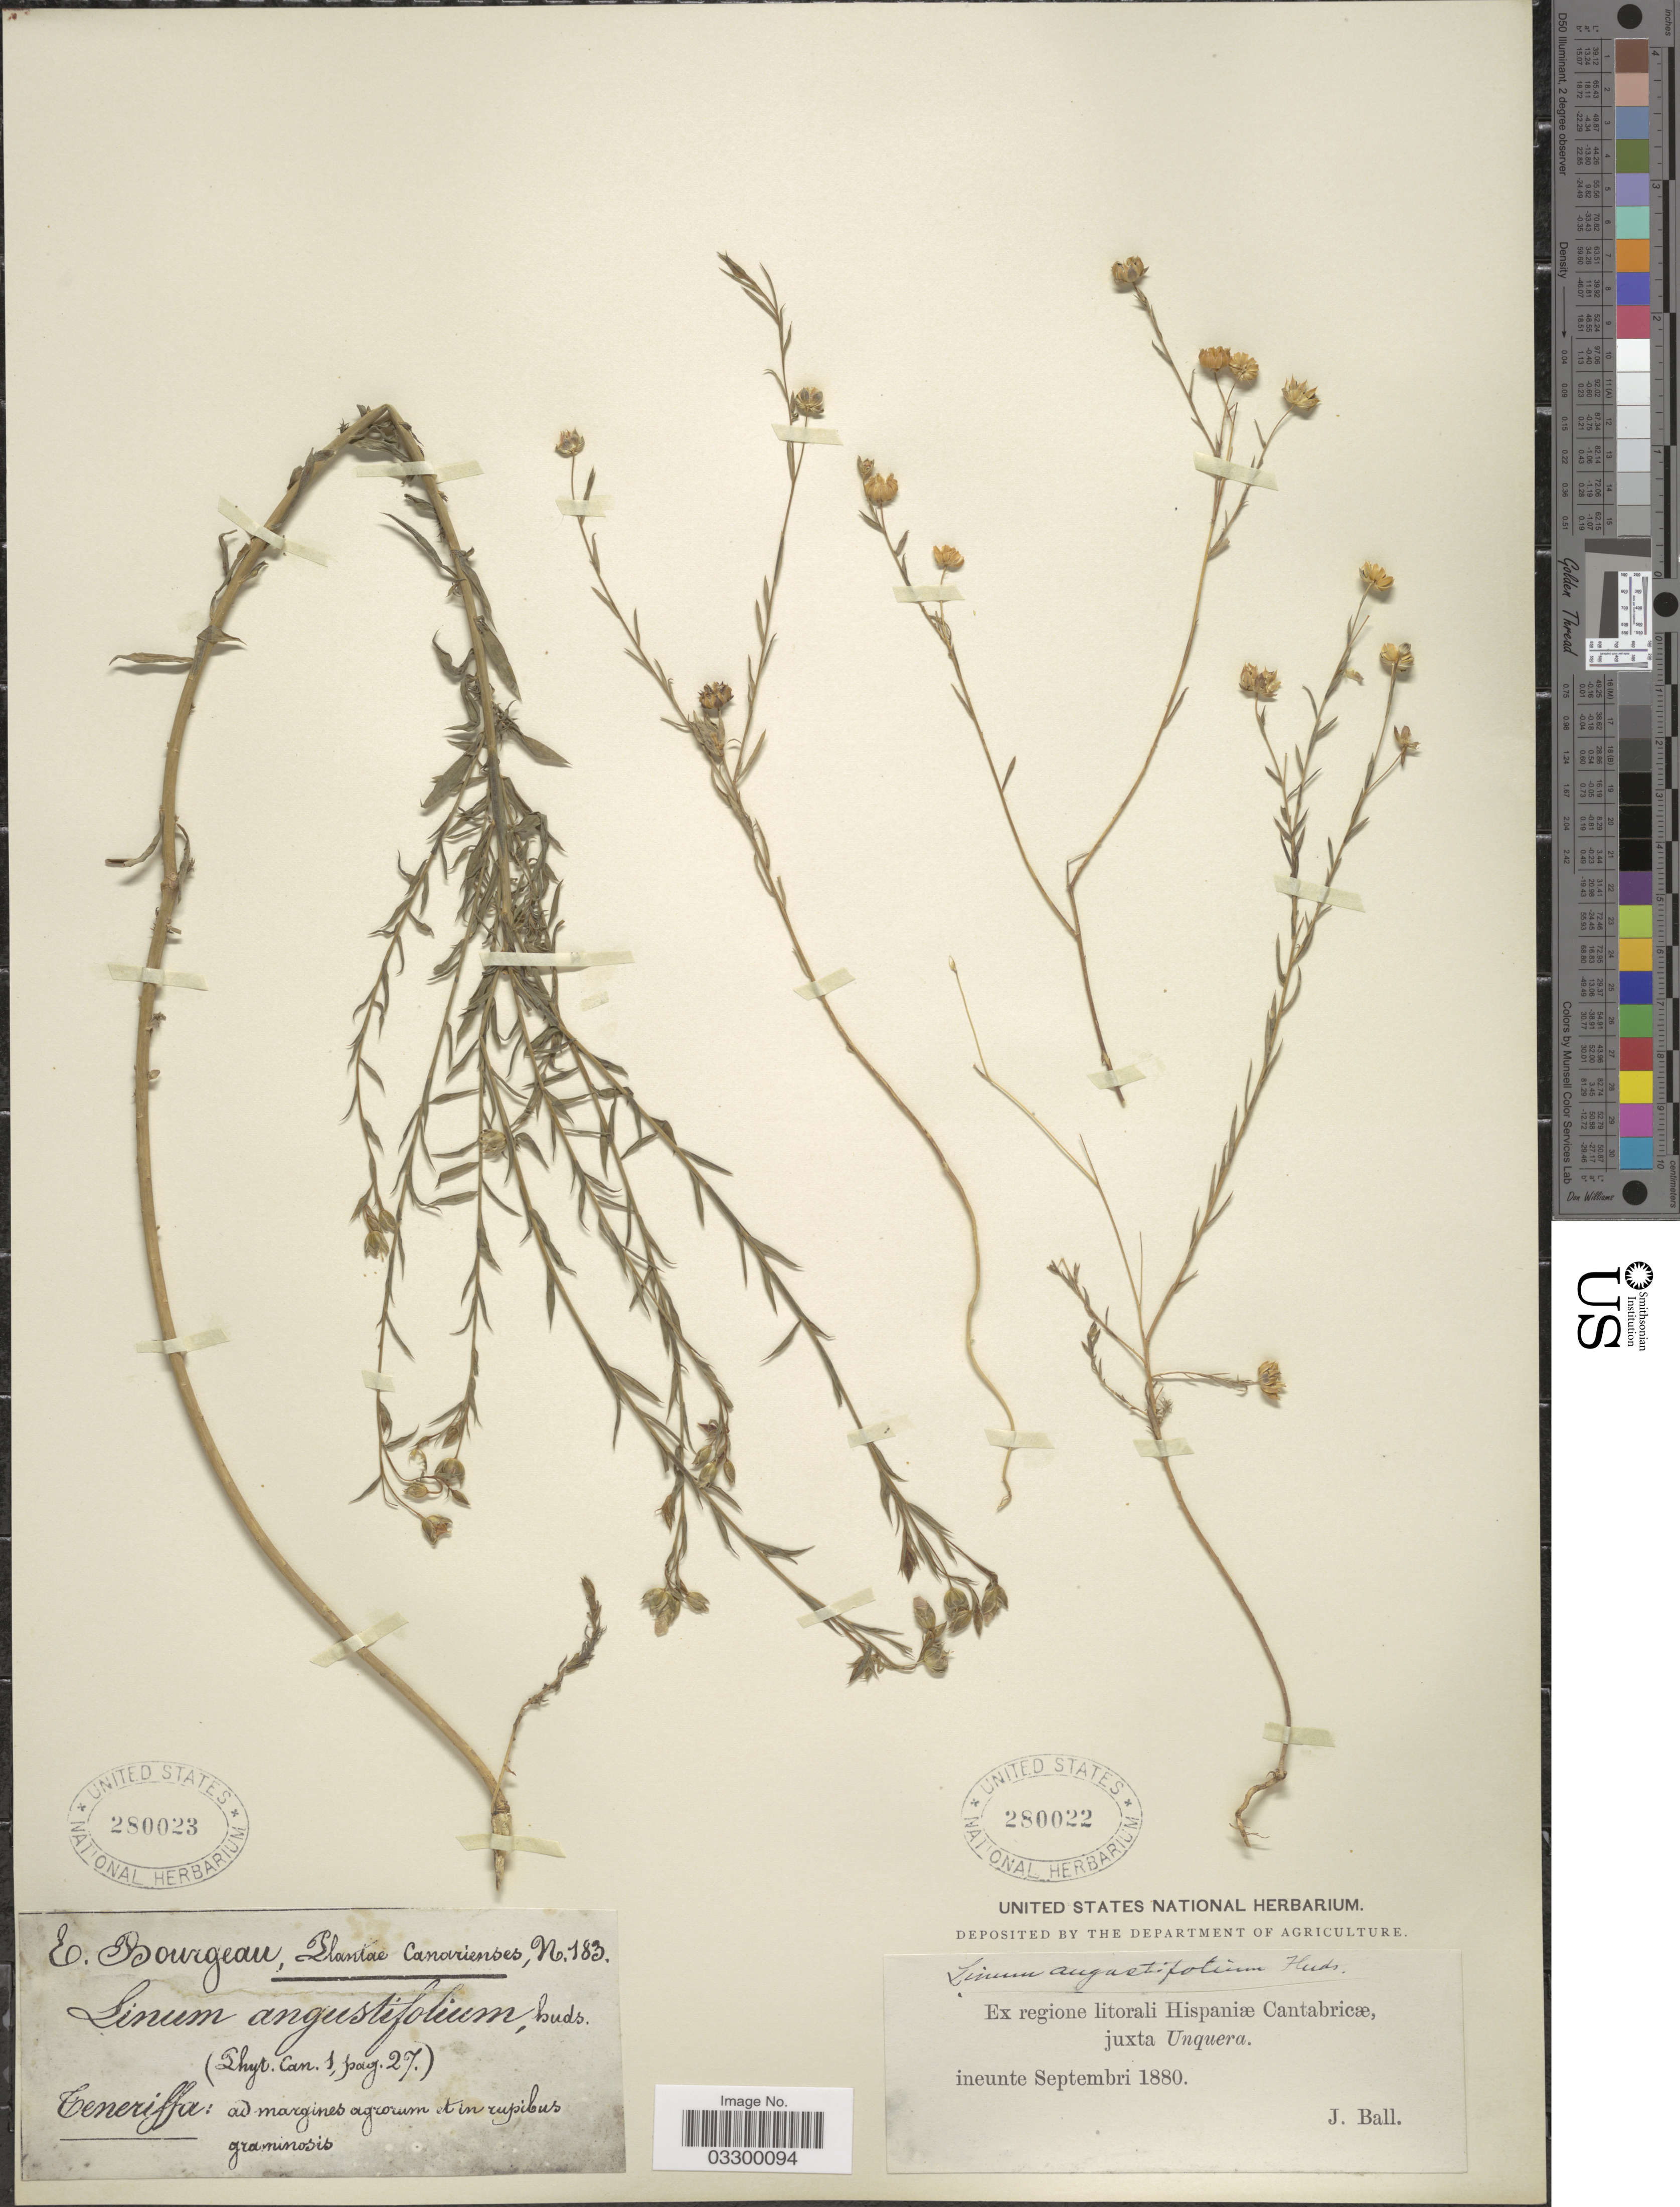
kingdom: Plantae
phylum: Tracheophyta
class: Magnoliopsida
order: Malpighiales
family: Linaceae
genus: Linum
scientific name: Linum angustifolium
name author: Huds.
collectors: E. Bourgeau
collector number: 183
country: Spain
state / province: Canarias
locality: Teneriffe: ad margines agrorum et in rupibus graminosis.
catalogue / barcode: US 280023-2